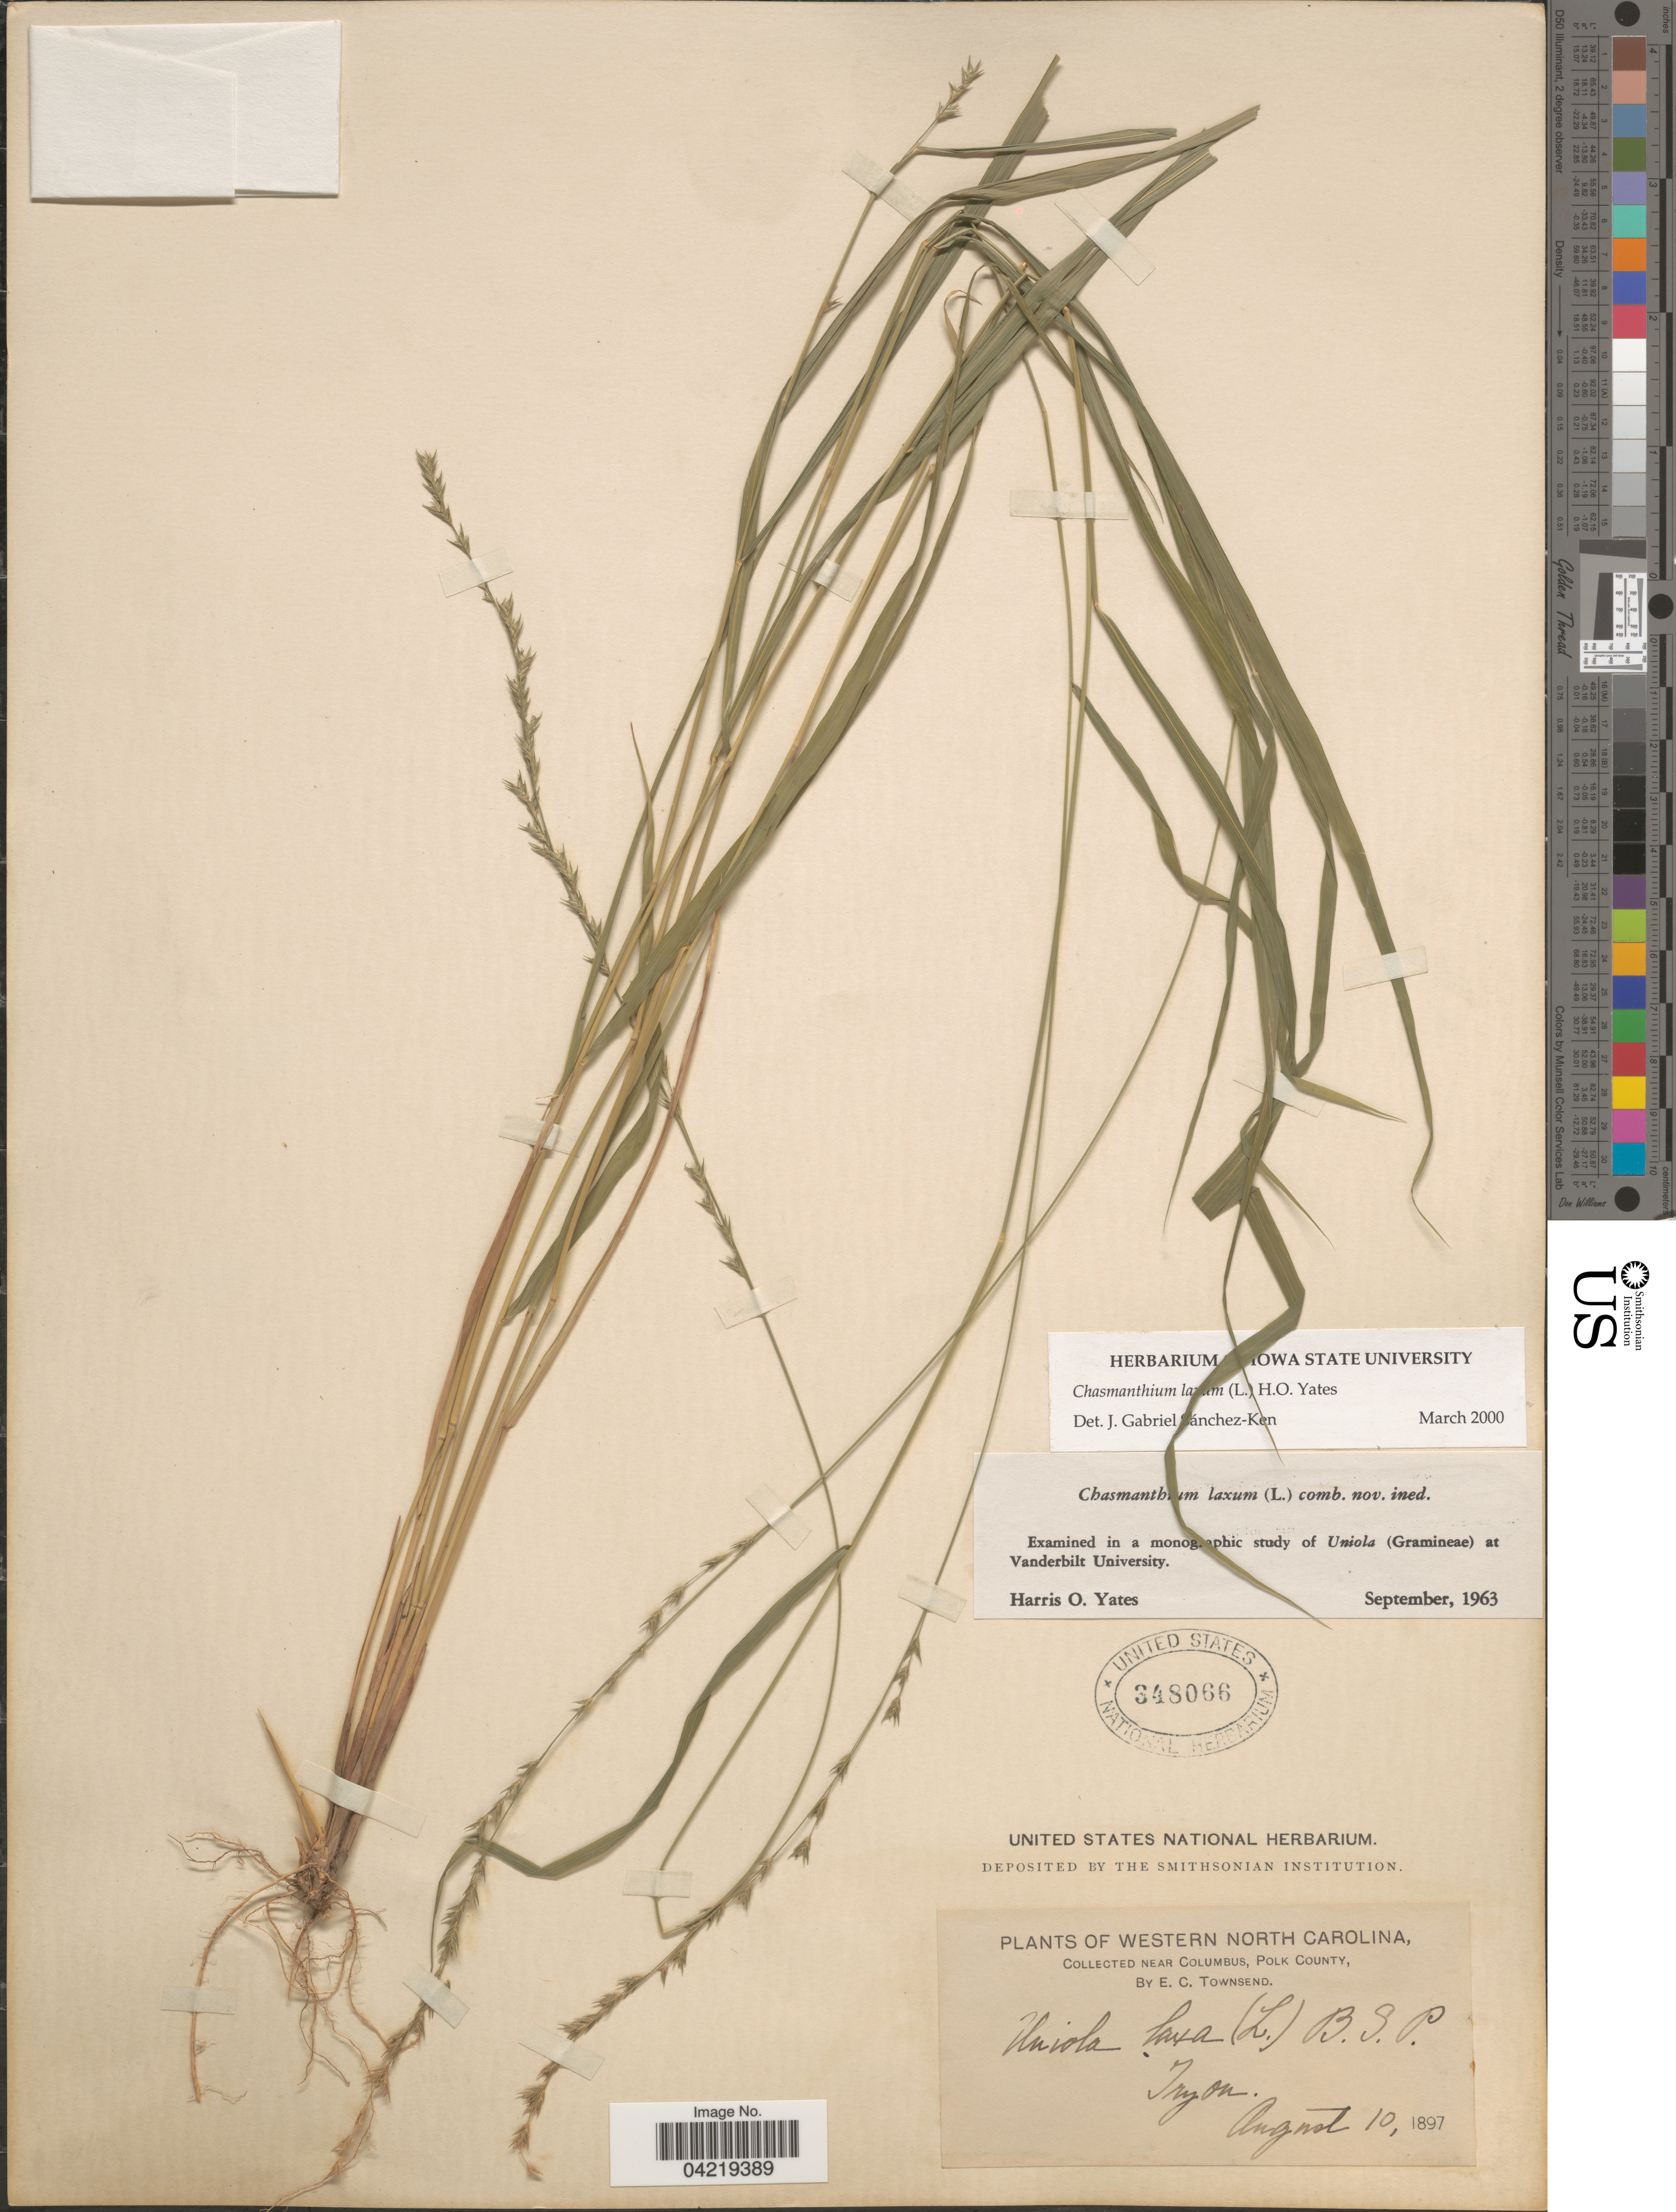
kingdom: Plantae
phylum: Tracheophyta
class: Liliopsida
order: Poales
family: Poaceae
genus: Chasmanthium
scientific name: Chasmanthium laxum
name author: (L.) H.O. Yates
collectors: E. C. Townsend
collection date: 1897-08-10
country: United States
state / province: North Carolina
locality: Western North Carolina. Near Columbus, Polk County. Tryon.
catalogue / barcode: US 348066